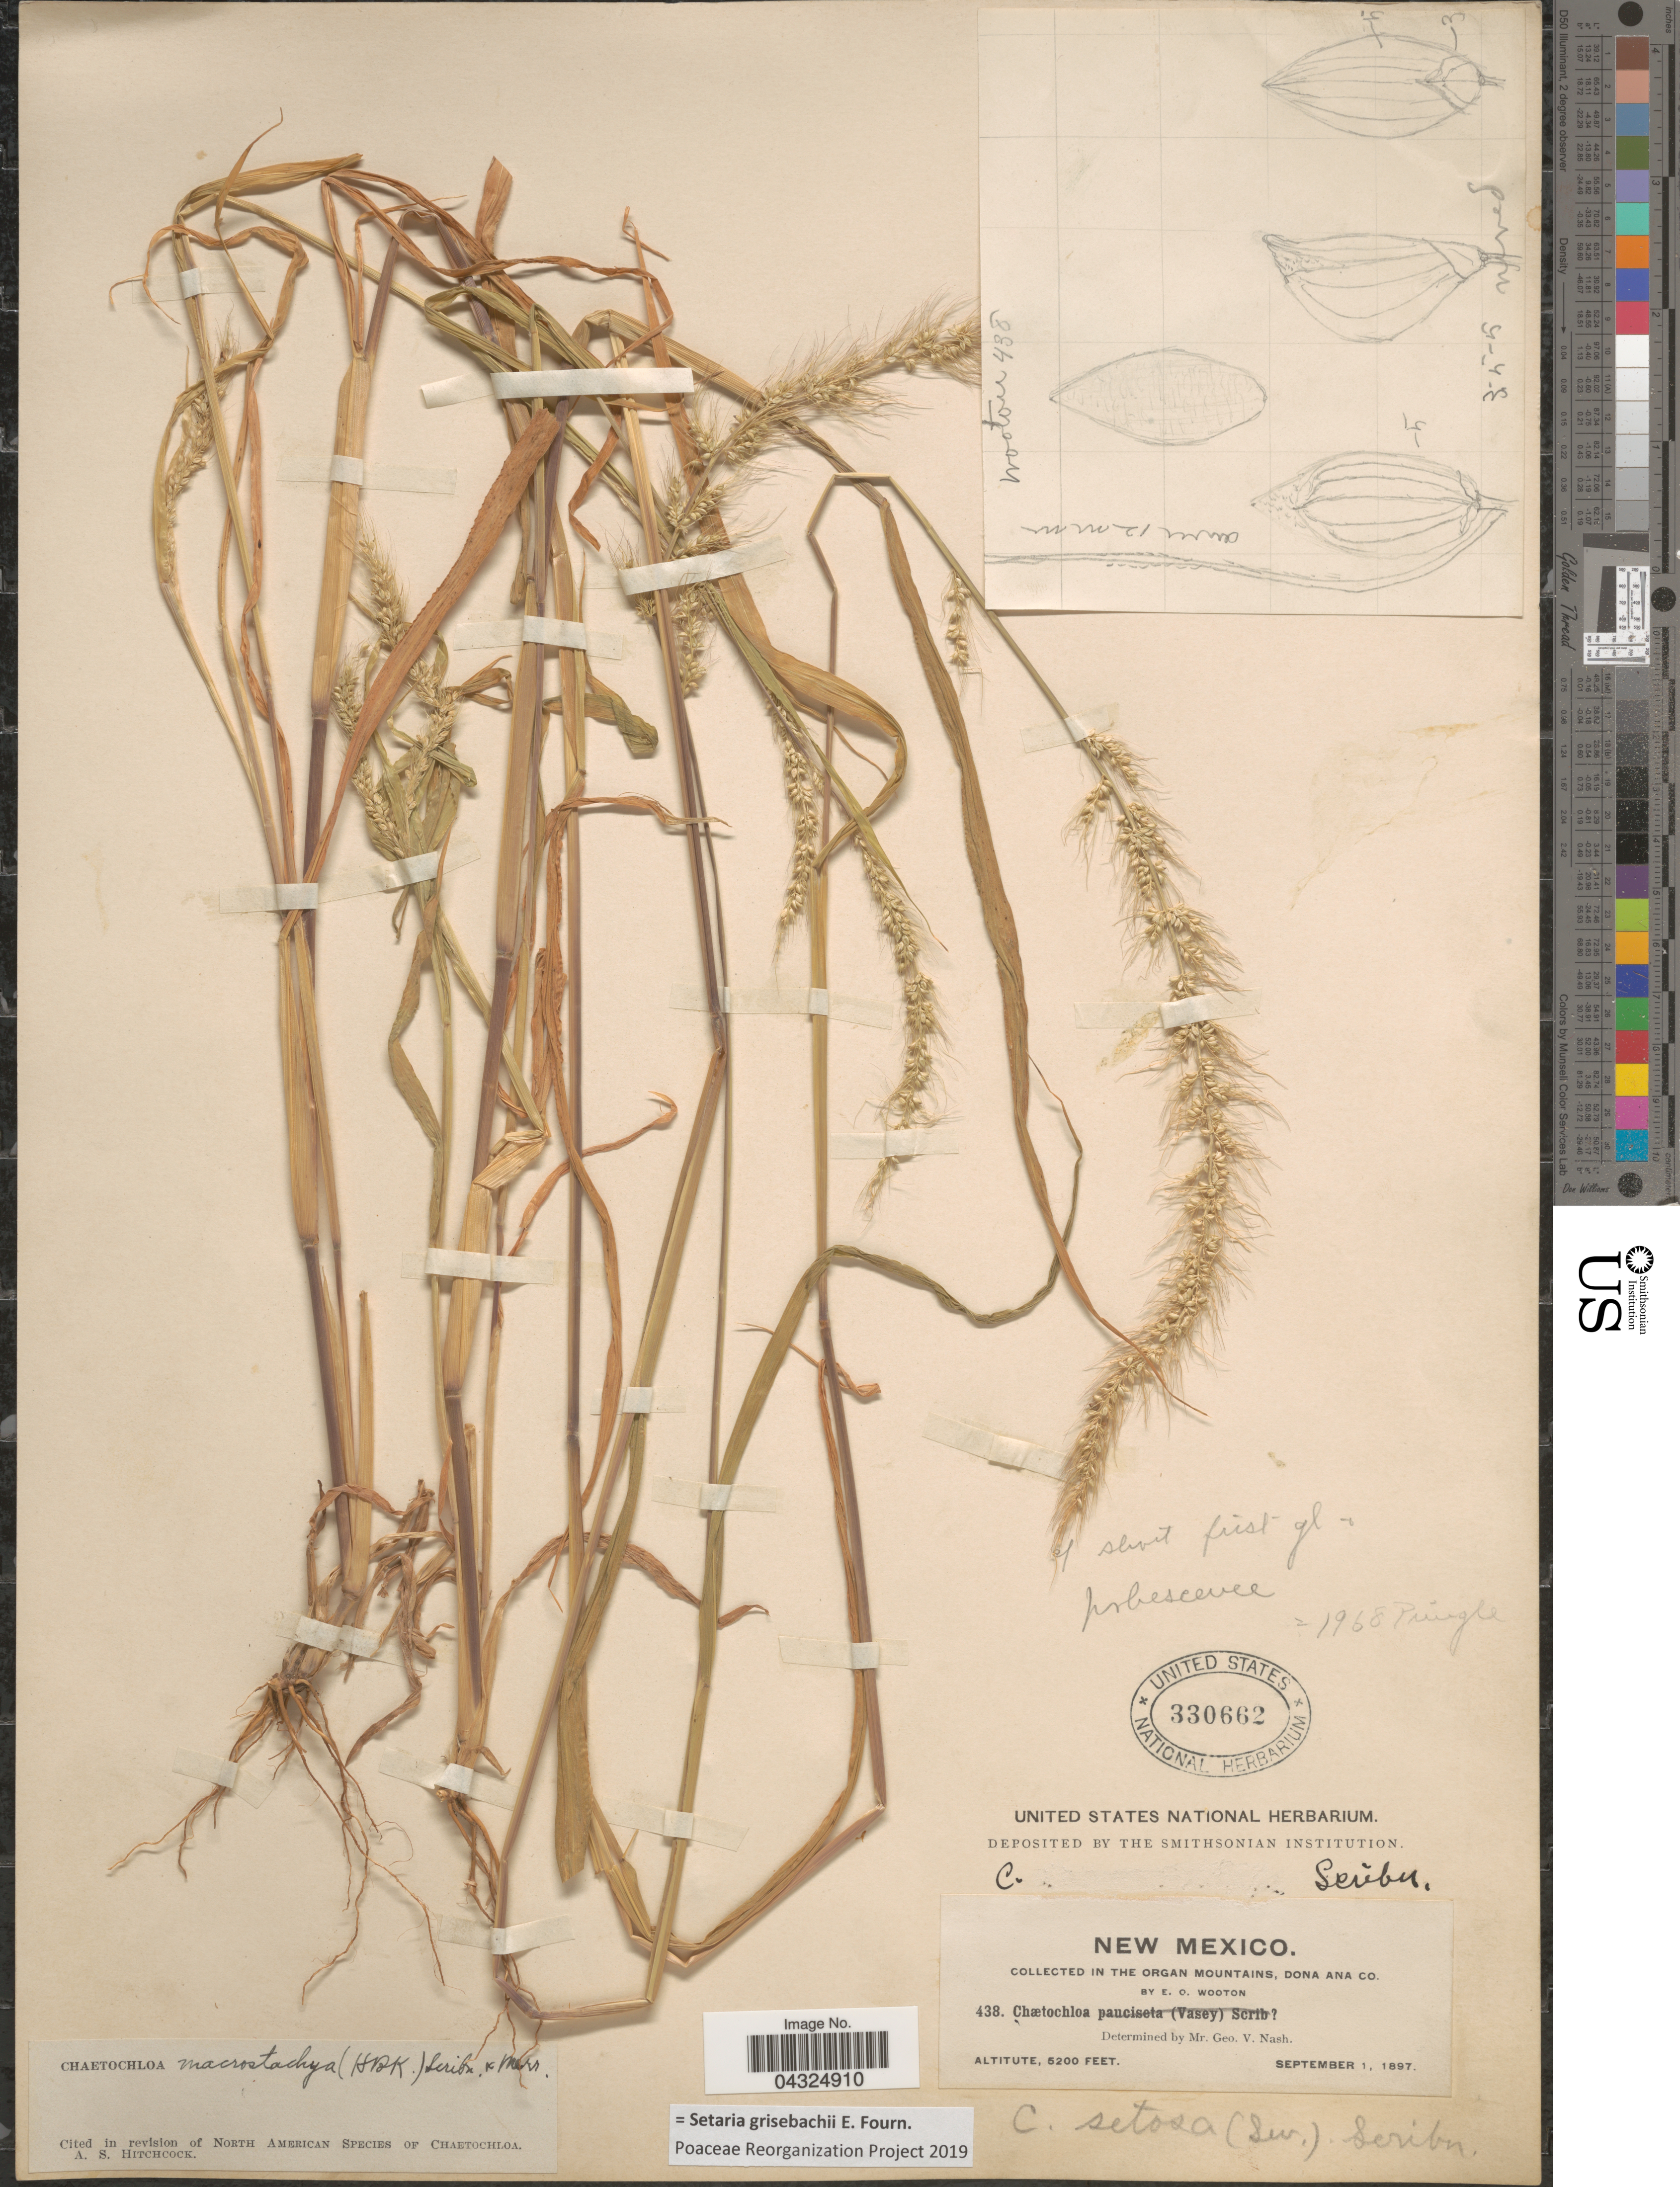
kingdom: Plantae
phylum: Tracheophyta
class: Liliopsida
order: Poales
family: Poaceae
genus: Setaria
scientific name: Setaria grisebachii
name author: E. Fourn.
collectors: E. O. Wooton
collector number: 438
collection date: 1897-09-01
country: United States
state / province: New Mexico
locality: In the Organ Mountains, Dona Ana Co.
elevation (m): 1585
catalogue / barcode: US 330662